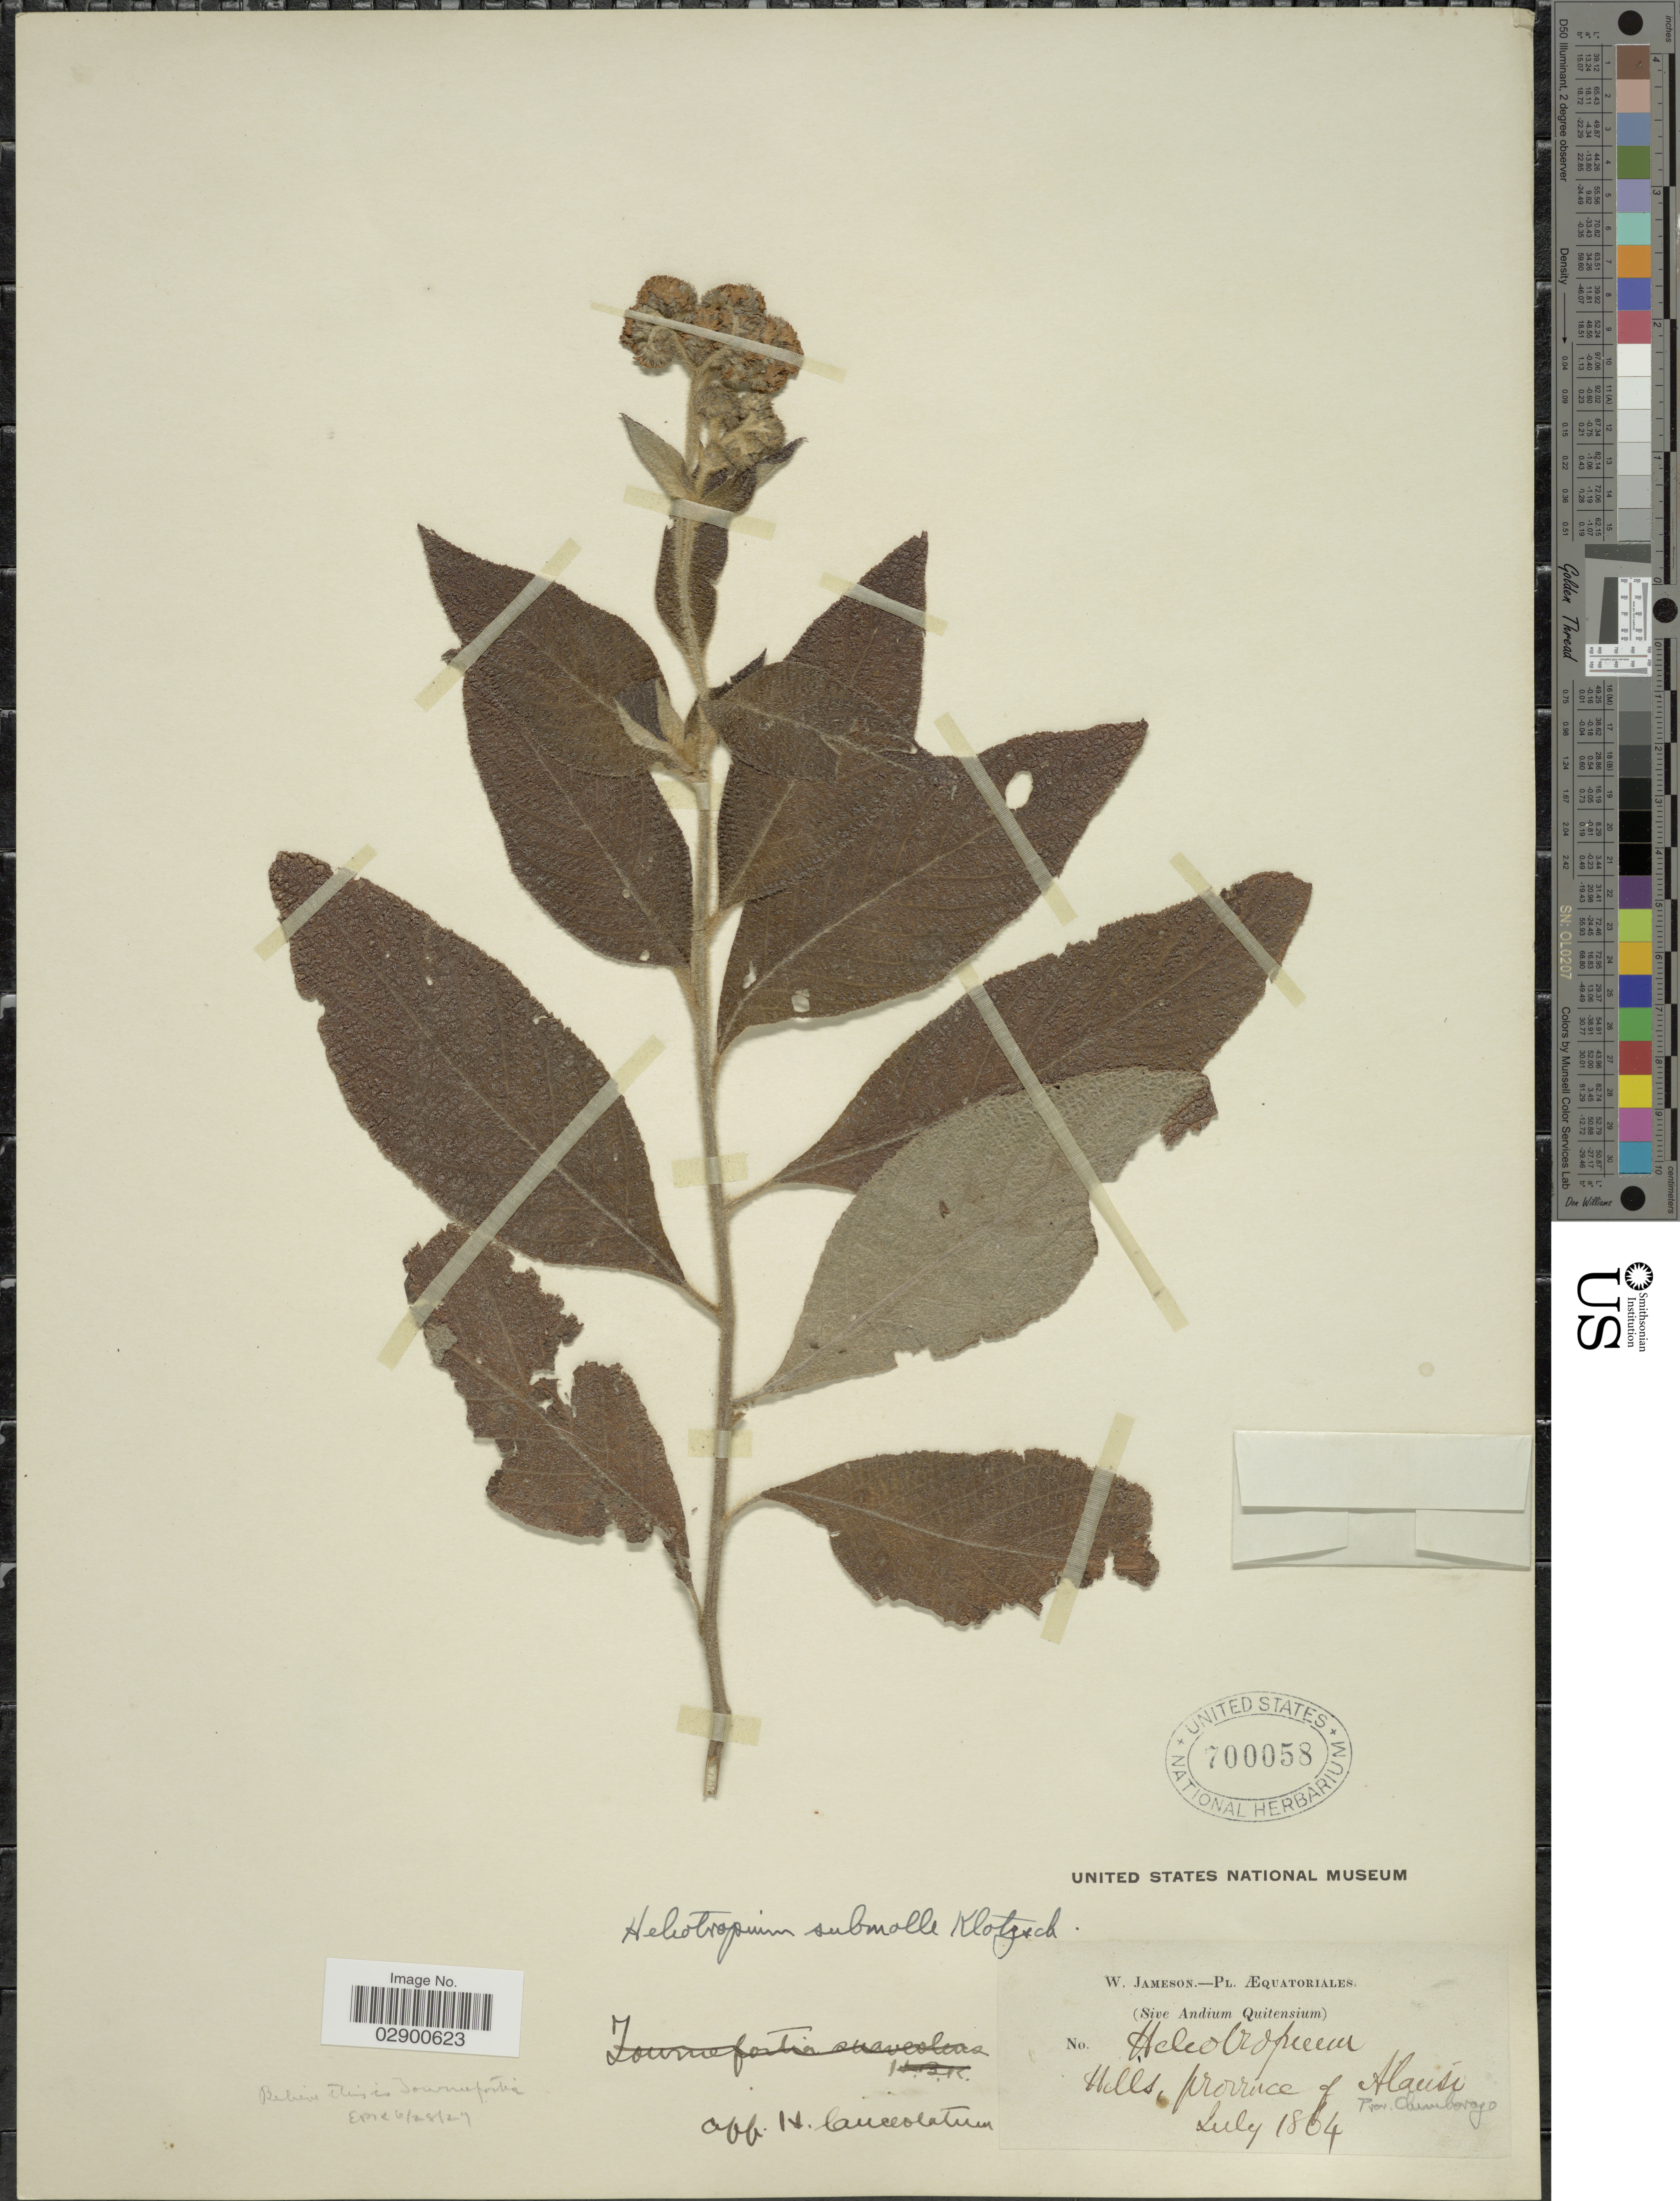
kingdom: Plantae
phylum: Tracheophyta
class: Magnoliopsida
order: Boraginales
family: Heliotropiaceae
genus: Heliotropium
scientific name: Heliotropium submolle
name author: Klotzsch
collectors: W. Jameson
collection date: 1864-07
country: Ecuador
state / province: Chimborazo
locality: Province of Alausí.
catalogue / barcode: US 700058